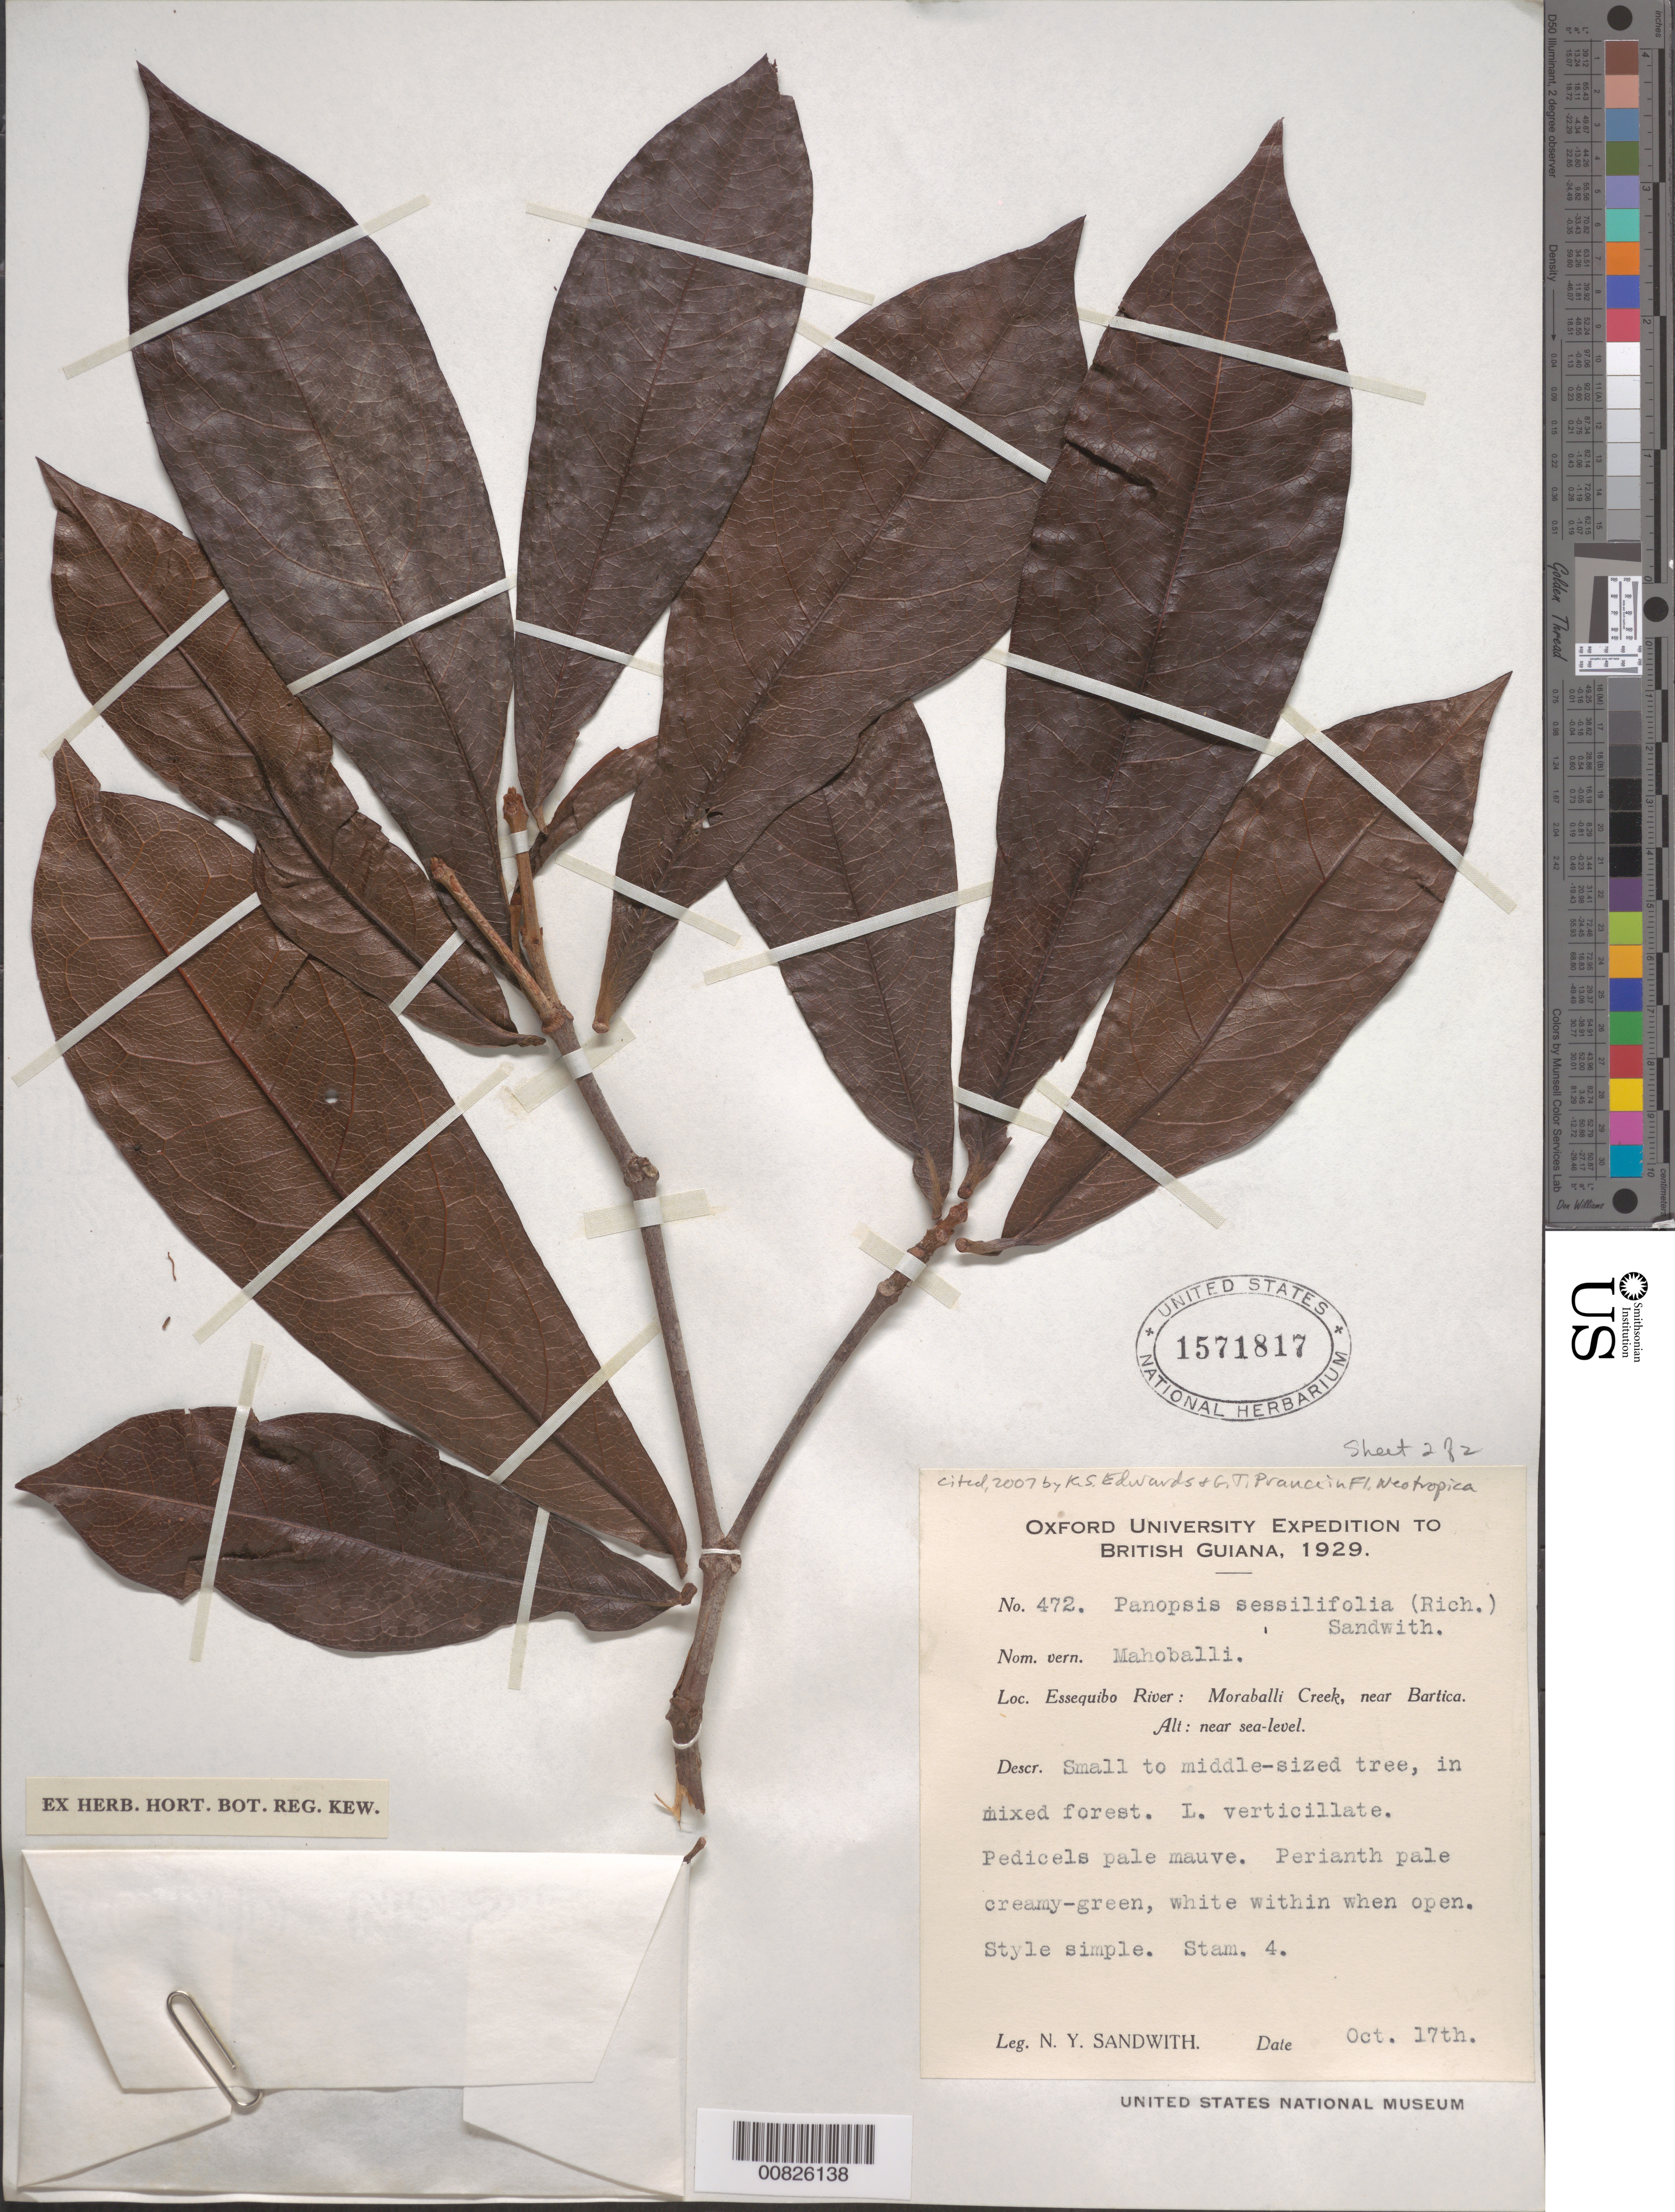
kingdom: Plantae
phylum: Tracheophyta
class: Magnoliopsida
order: Proteales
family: Proteaceae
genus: Panopsis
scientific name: Panopsis sessilifolia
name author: (Rich.) Sandwith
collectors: N. Y. Sandwith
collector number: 472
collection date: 1929-10-17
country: Guyana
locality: British Guiana. Essequibo River: Moraballi Creek, near Bartica.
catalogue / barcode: US 1571817